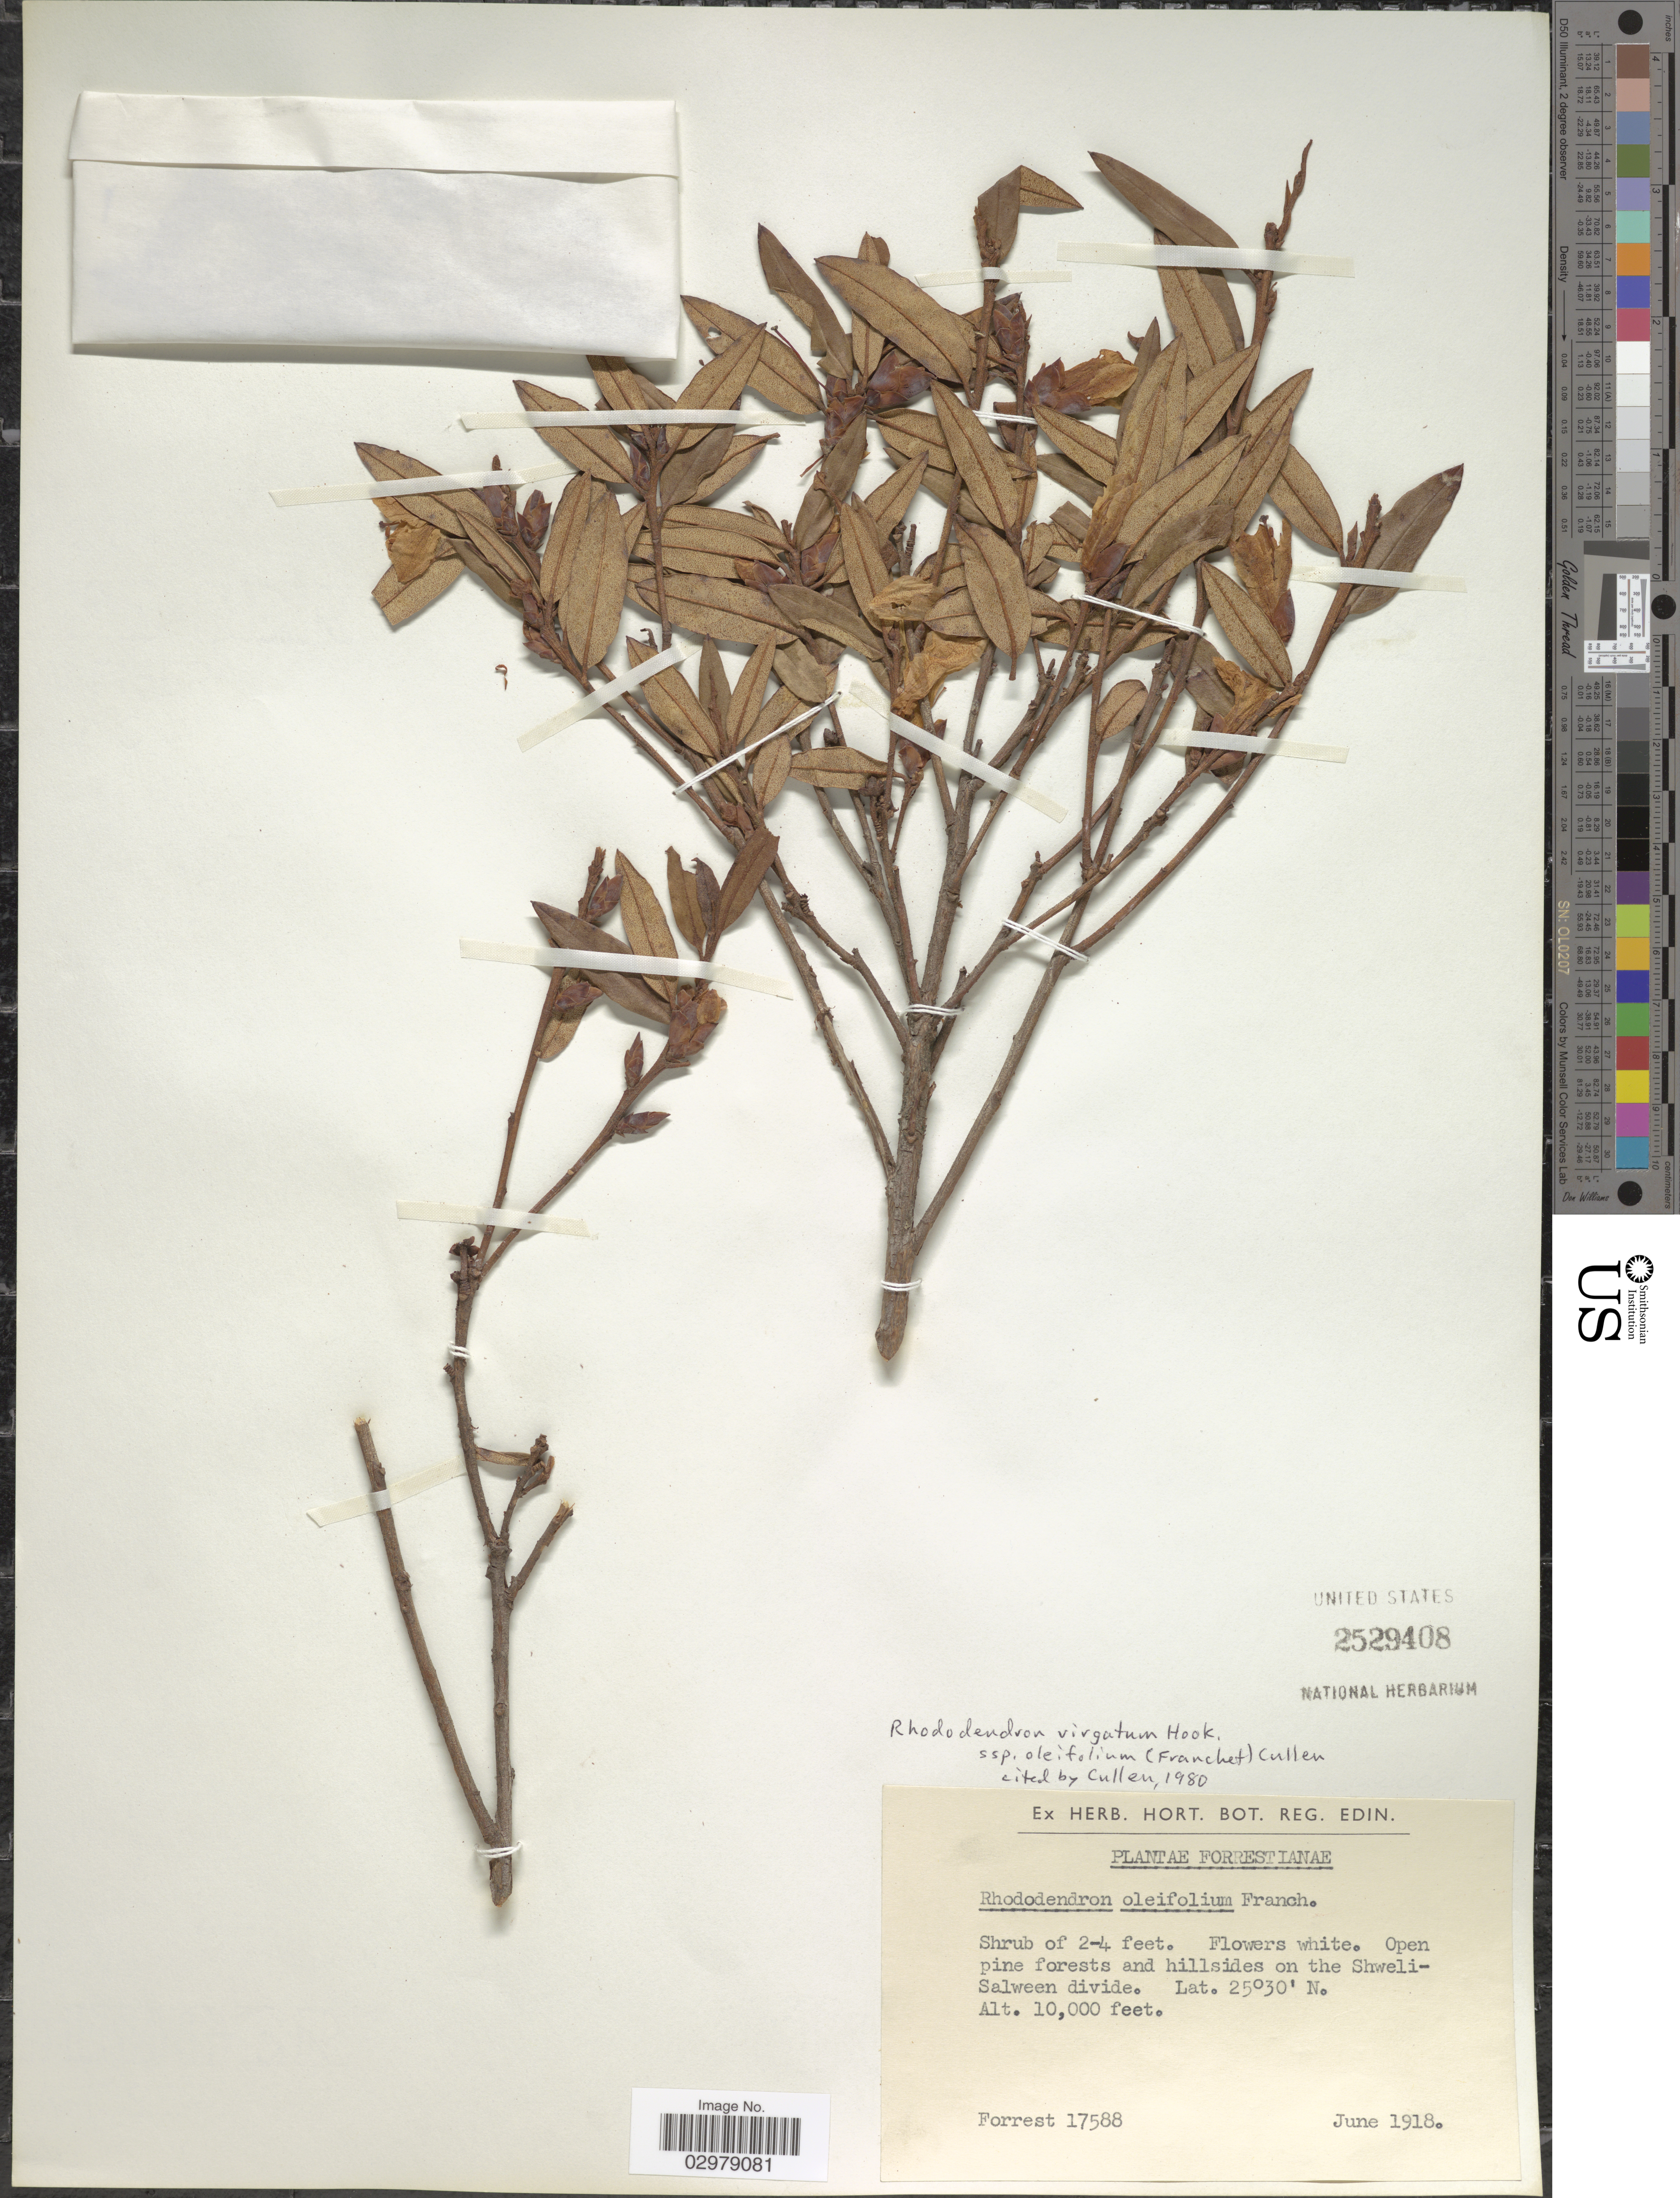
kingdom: Plantae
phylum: Tracheophyta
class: Magnoliopsida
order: Ericales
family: Ericaceae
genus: Rhododendron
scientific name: Rhododendron virgatum subsp. oleifolium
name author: (Franch.) Cullen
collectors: -. Forrest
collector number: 17588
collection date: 1918-06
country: China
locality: Open pine forests and hillsides on the Shweli-Salween divide.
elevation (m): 3048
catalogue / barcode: US 2529408